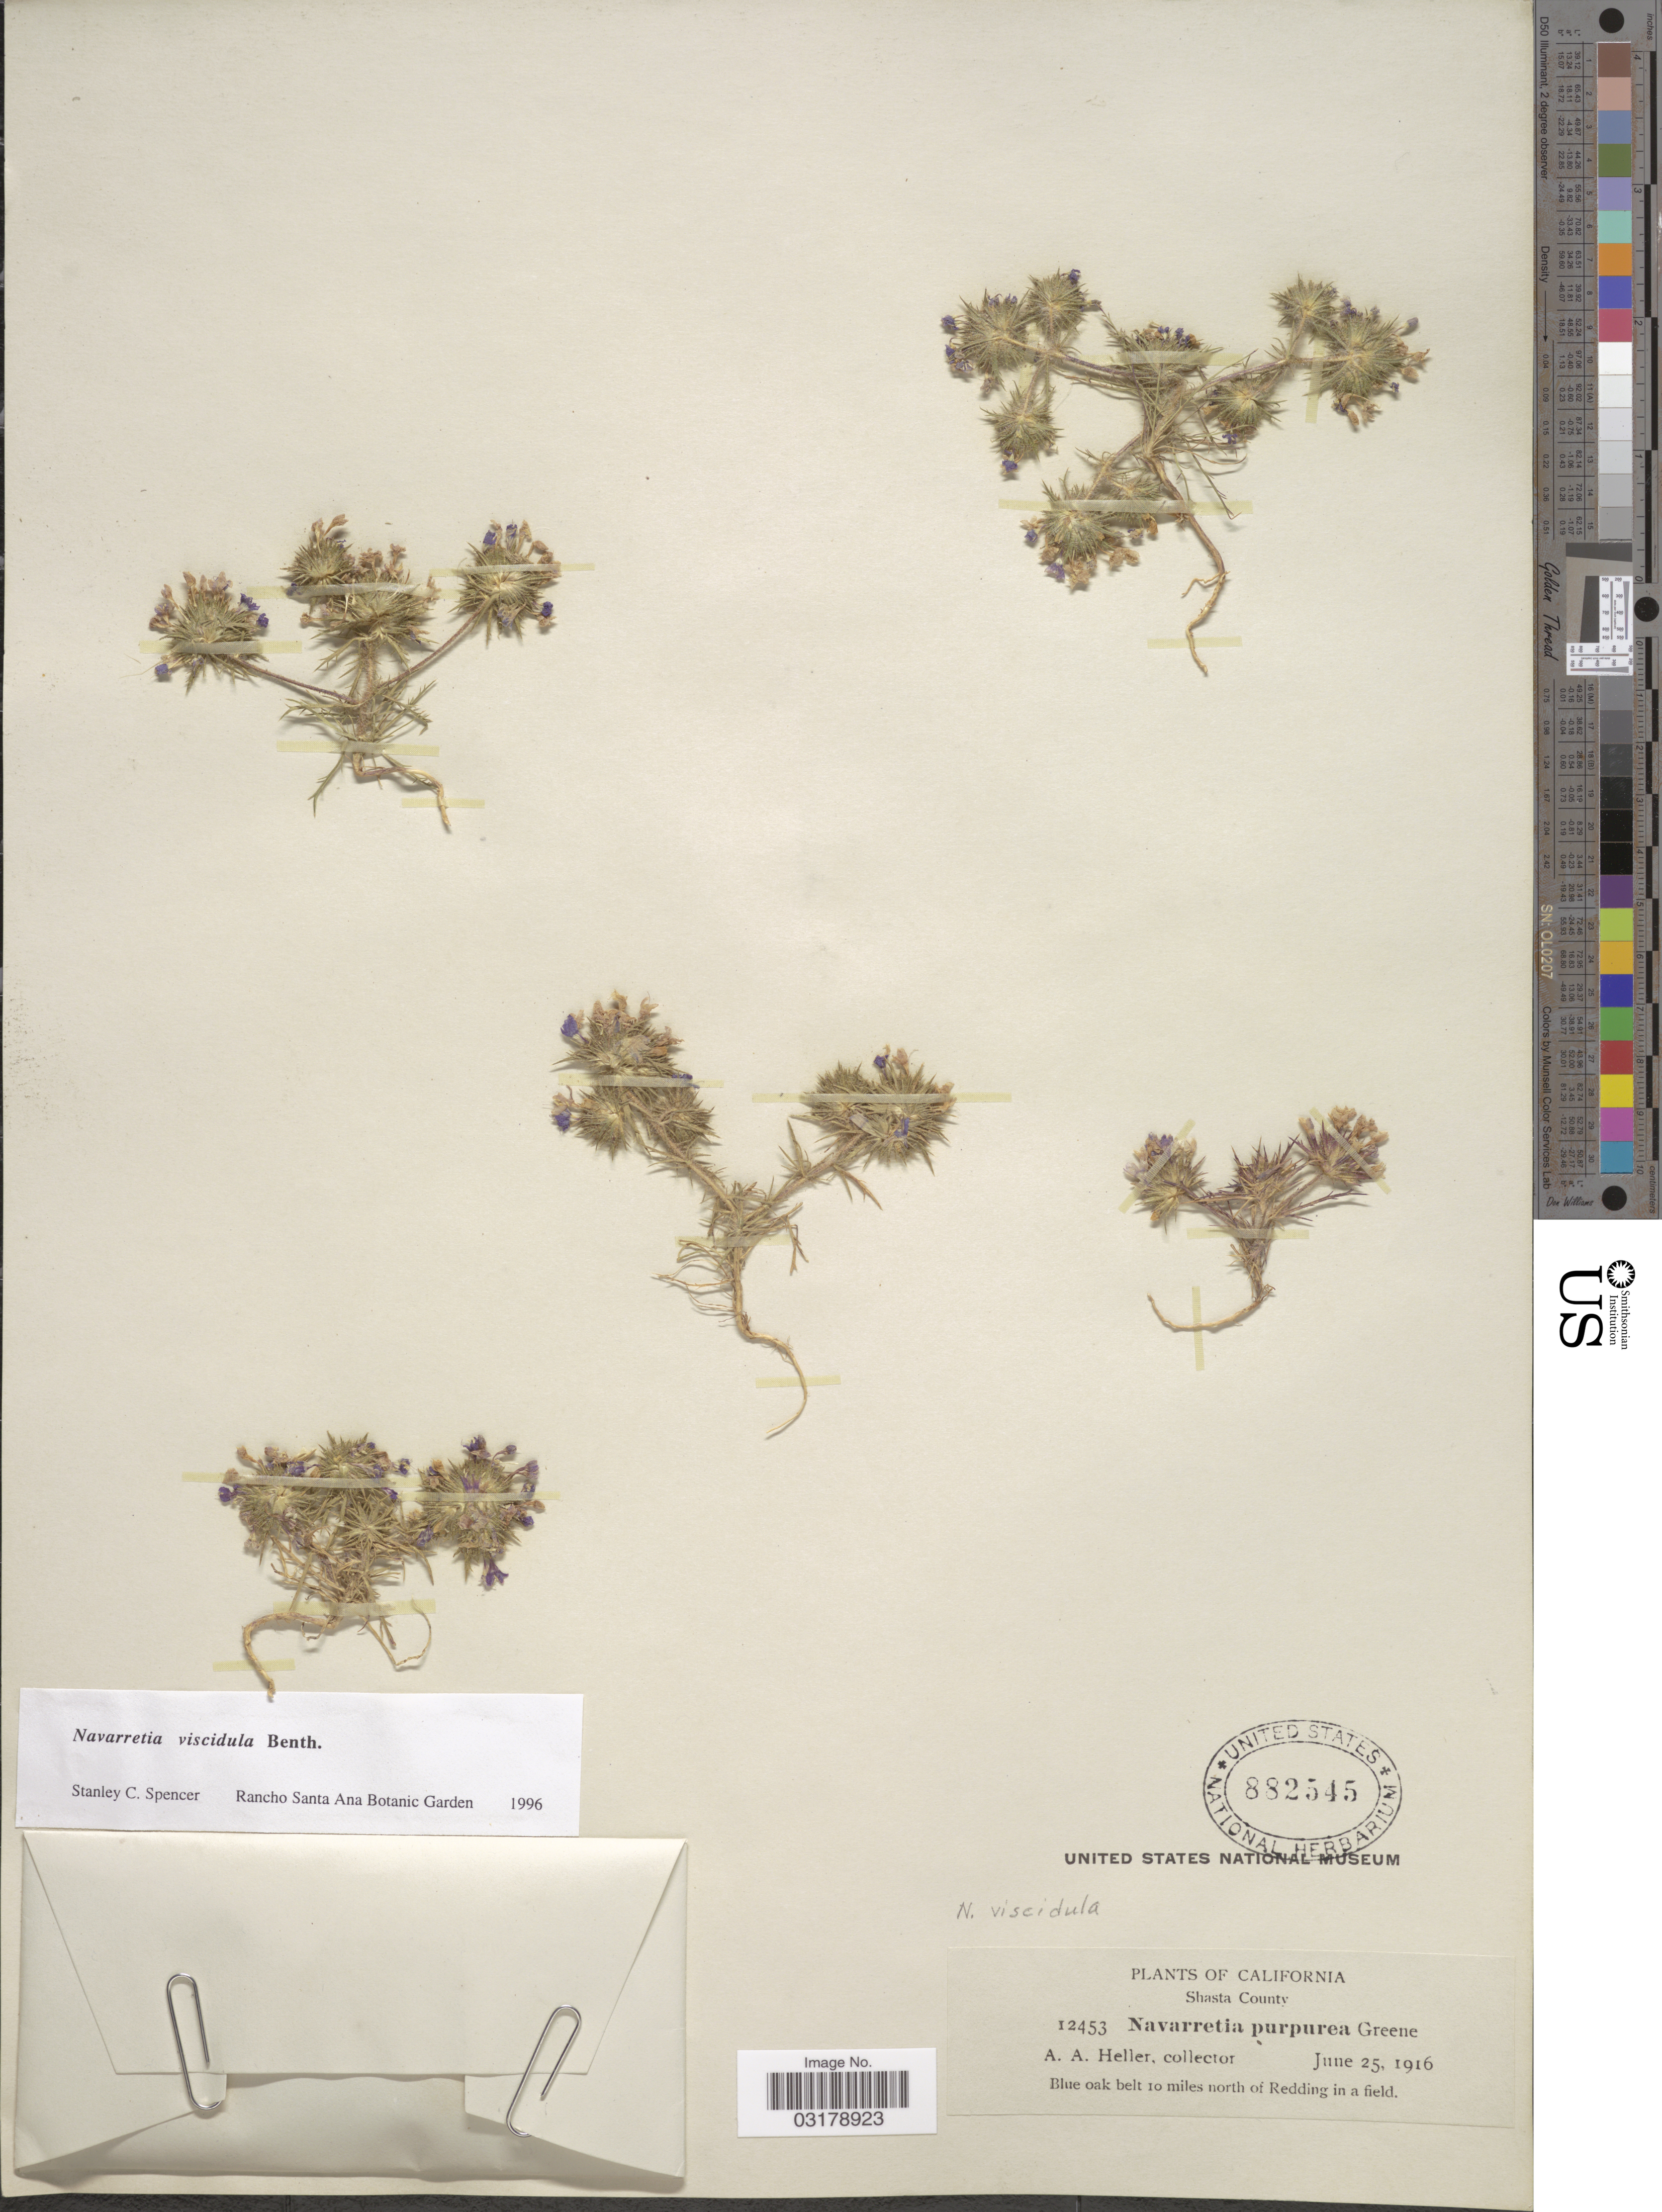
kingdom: Plantae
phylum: Tracheophyta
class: Magnoliopsida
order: Ericales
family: Polemoniaceae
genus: Navarretia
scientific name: Navarretia viscidula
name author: Benth.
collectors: A. A. Heller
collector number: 12453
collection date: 1916-06-25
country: United States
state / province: California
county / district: Shasta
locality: Shasta County. Blue oak belt 10 miles north of Redding in a field.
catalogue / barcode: US 882545